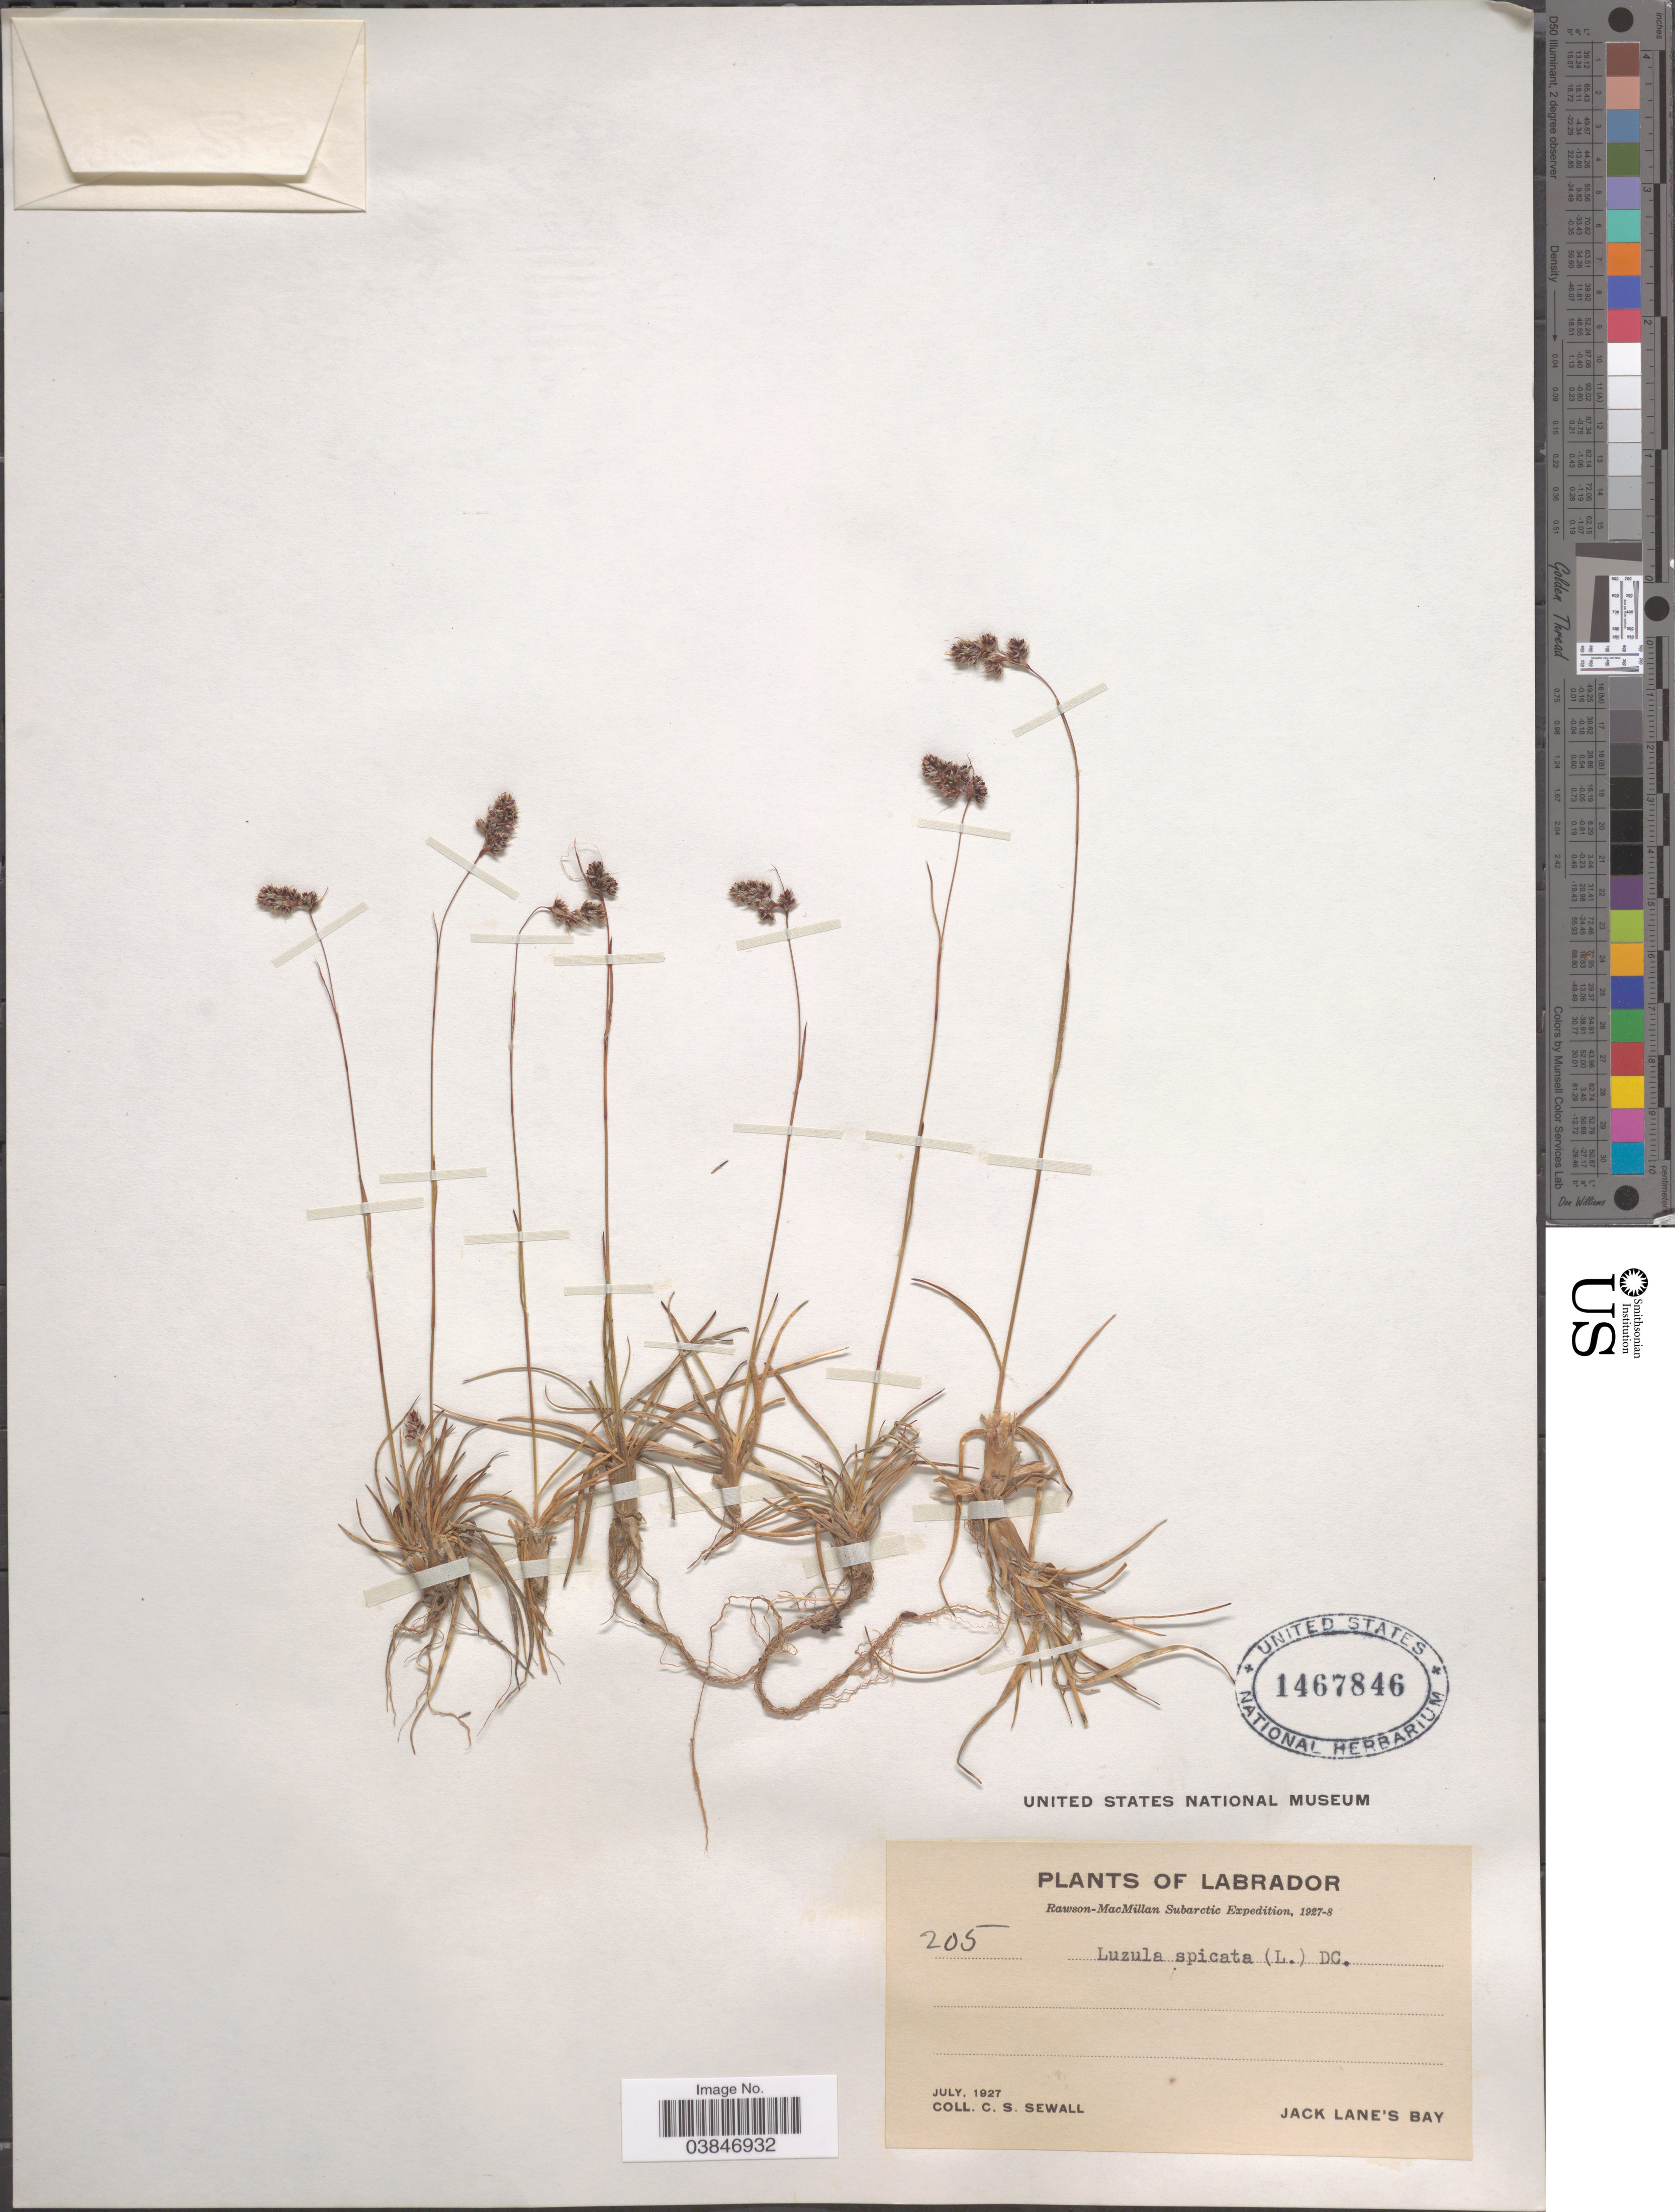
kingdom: Plantae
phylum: Tracheophyta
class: Liliopsida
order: Poales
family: Juncaceae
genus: Luzula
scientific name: Luzula spicata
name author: (L.) DC.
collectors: C. Sewall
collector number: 205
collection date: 1927-07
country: Canada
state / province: Newfoundland and Labrador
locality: Labrador. Jack Lane's Bay.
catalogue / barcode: US 1467846